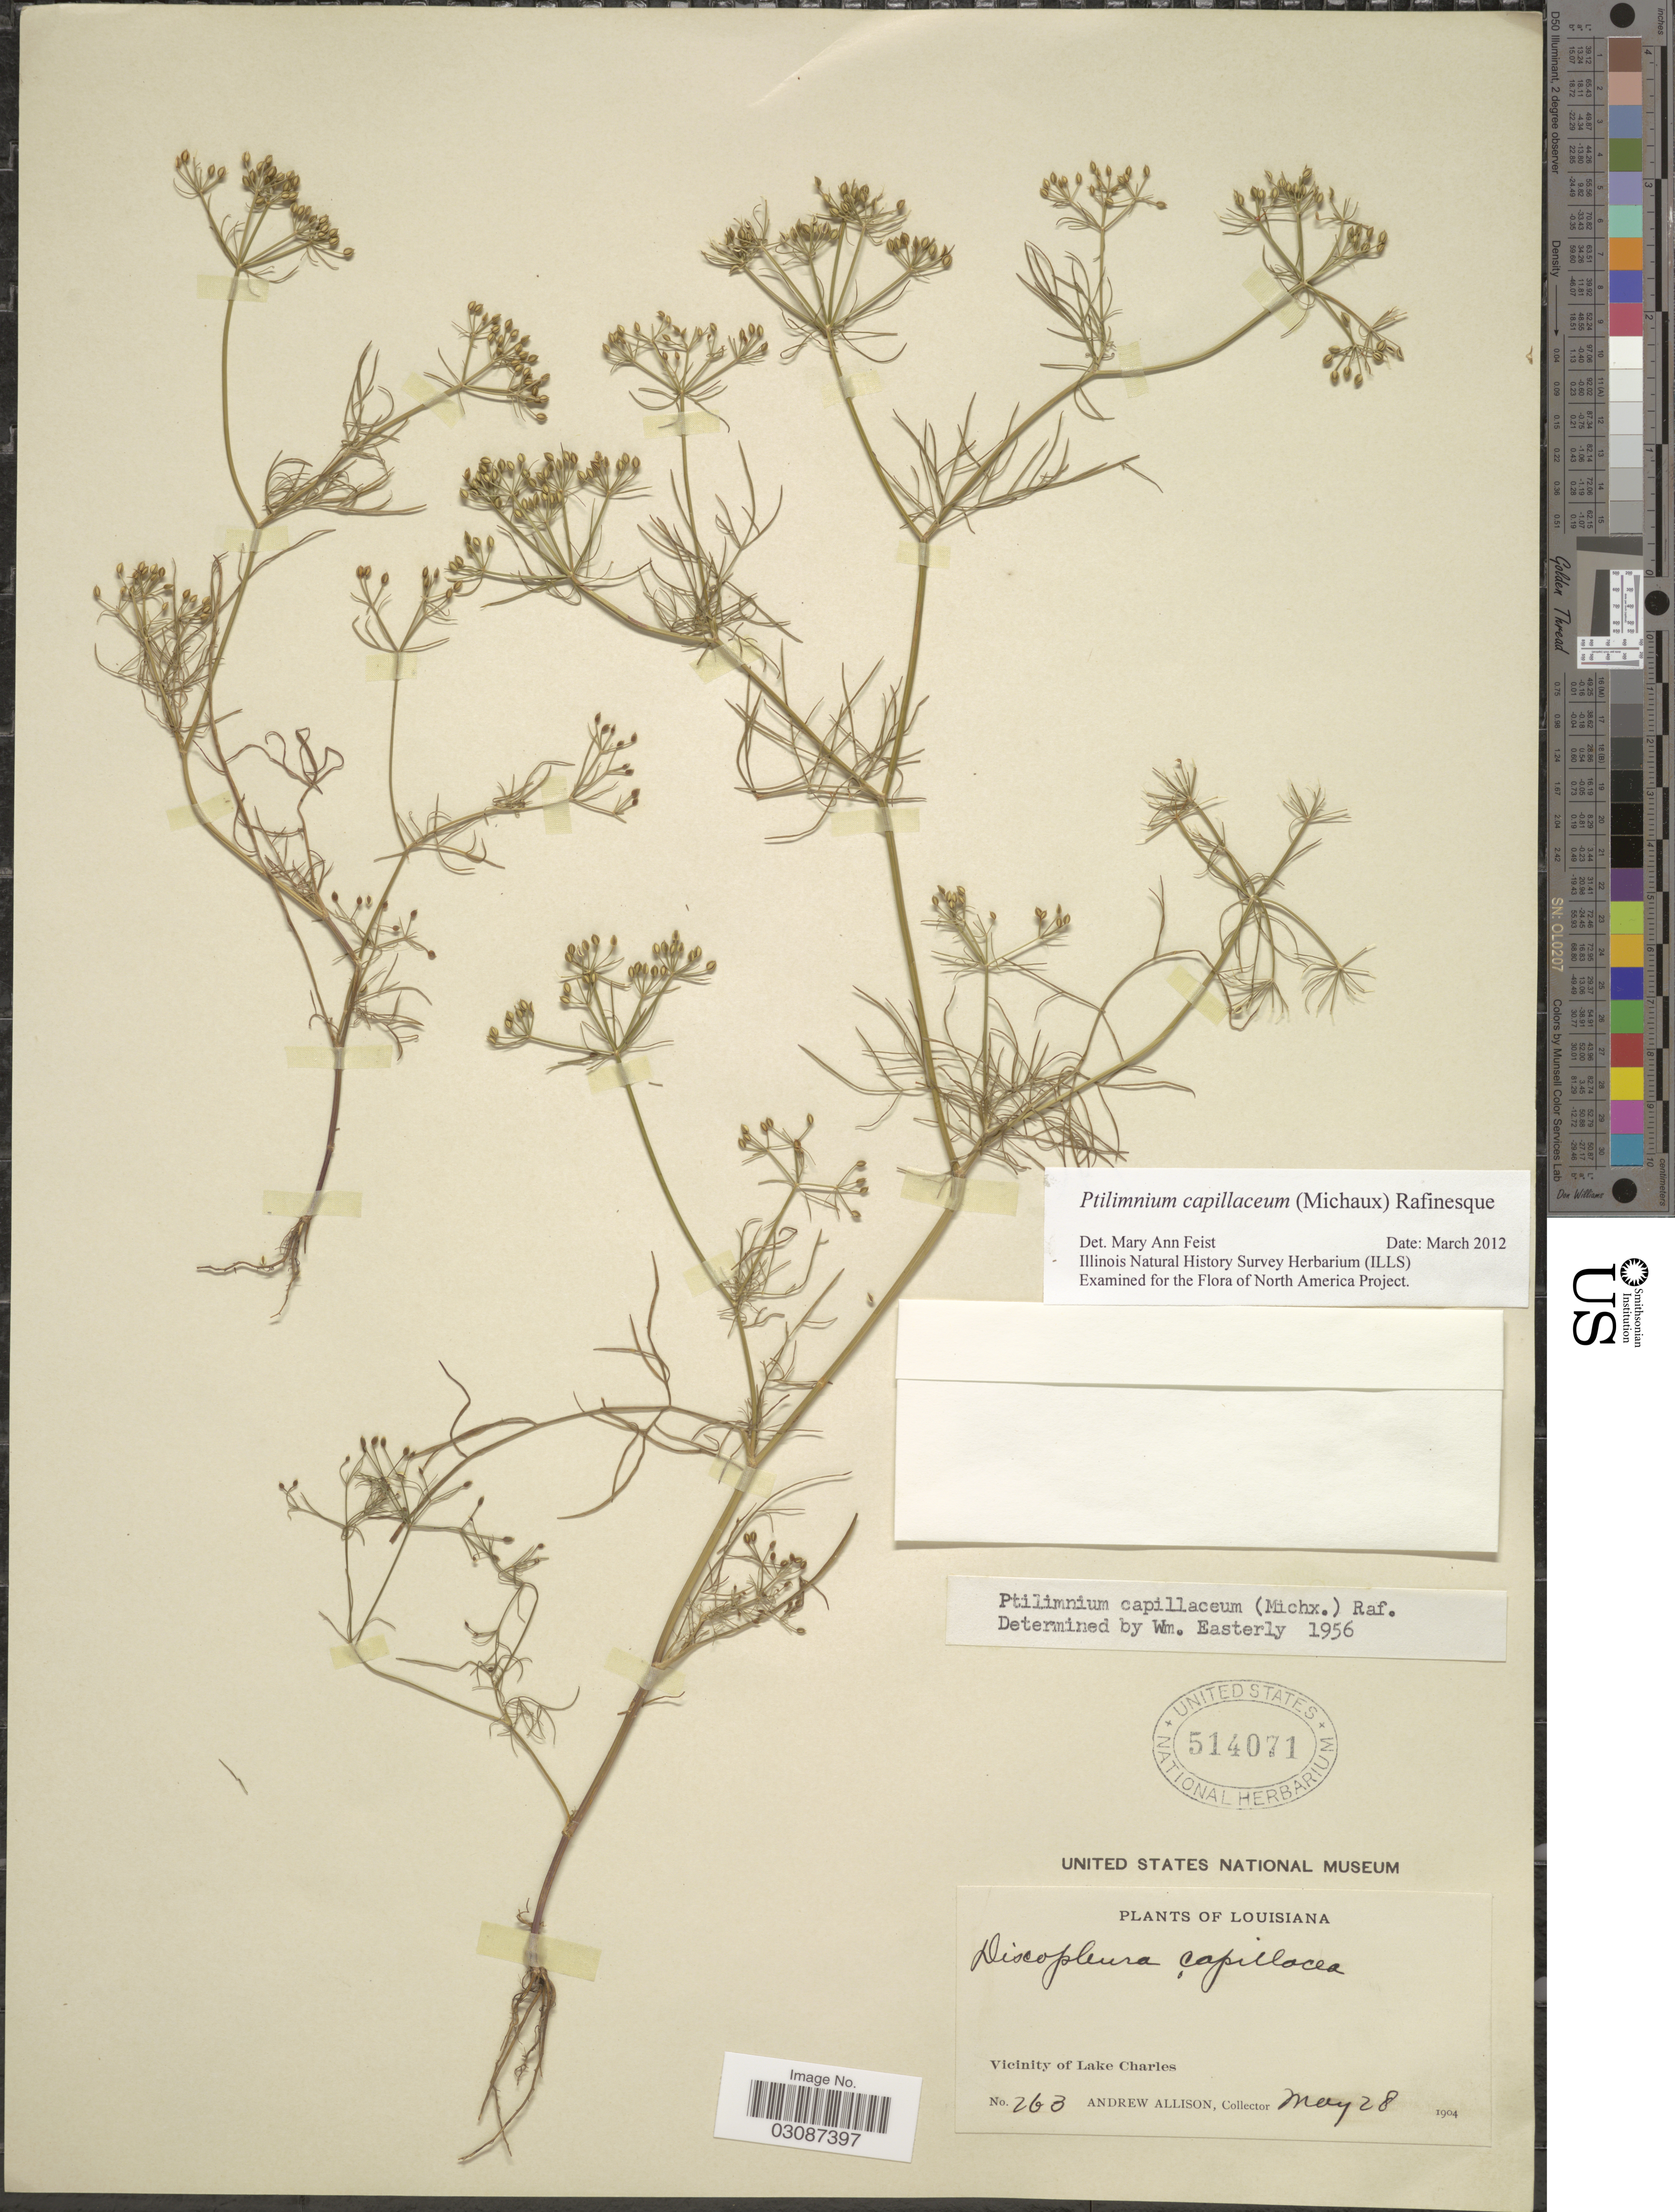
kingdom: Plantae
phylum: Tracheophyta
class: Magnoliopsida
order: Apiales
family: Apiaceae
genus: Ptilimnium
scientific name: Ptilimnium capillaceum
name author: (Michx.) Raf.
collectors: A. Allison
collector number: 263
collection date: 1904-05-28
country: United States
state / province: Louisiana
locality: Vicinity of Lake Charles.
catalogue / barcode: US 514071